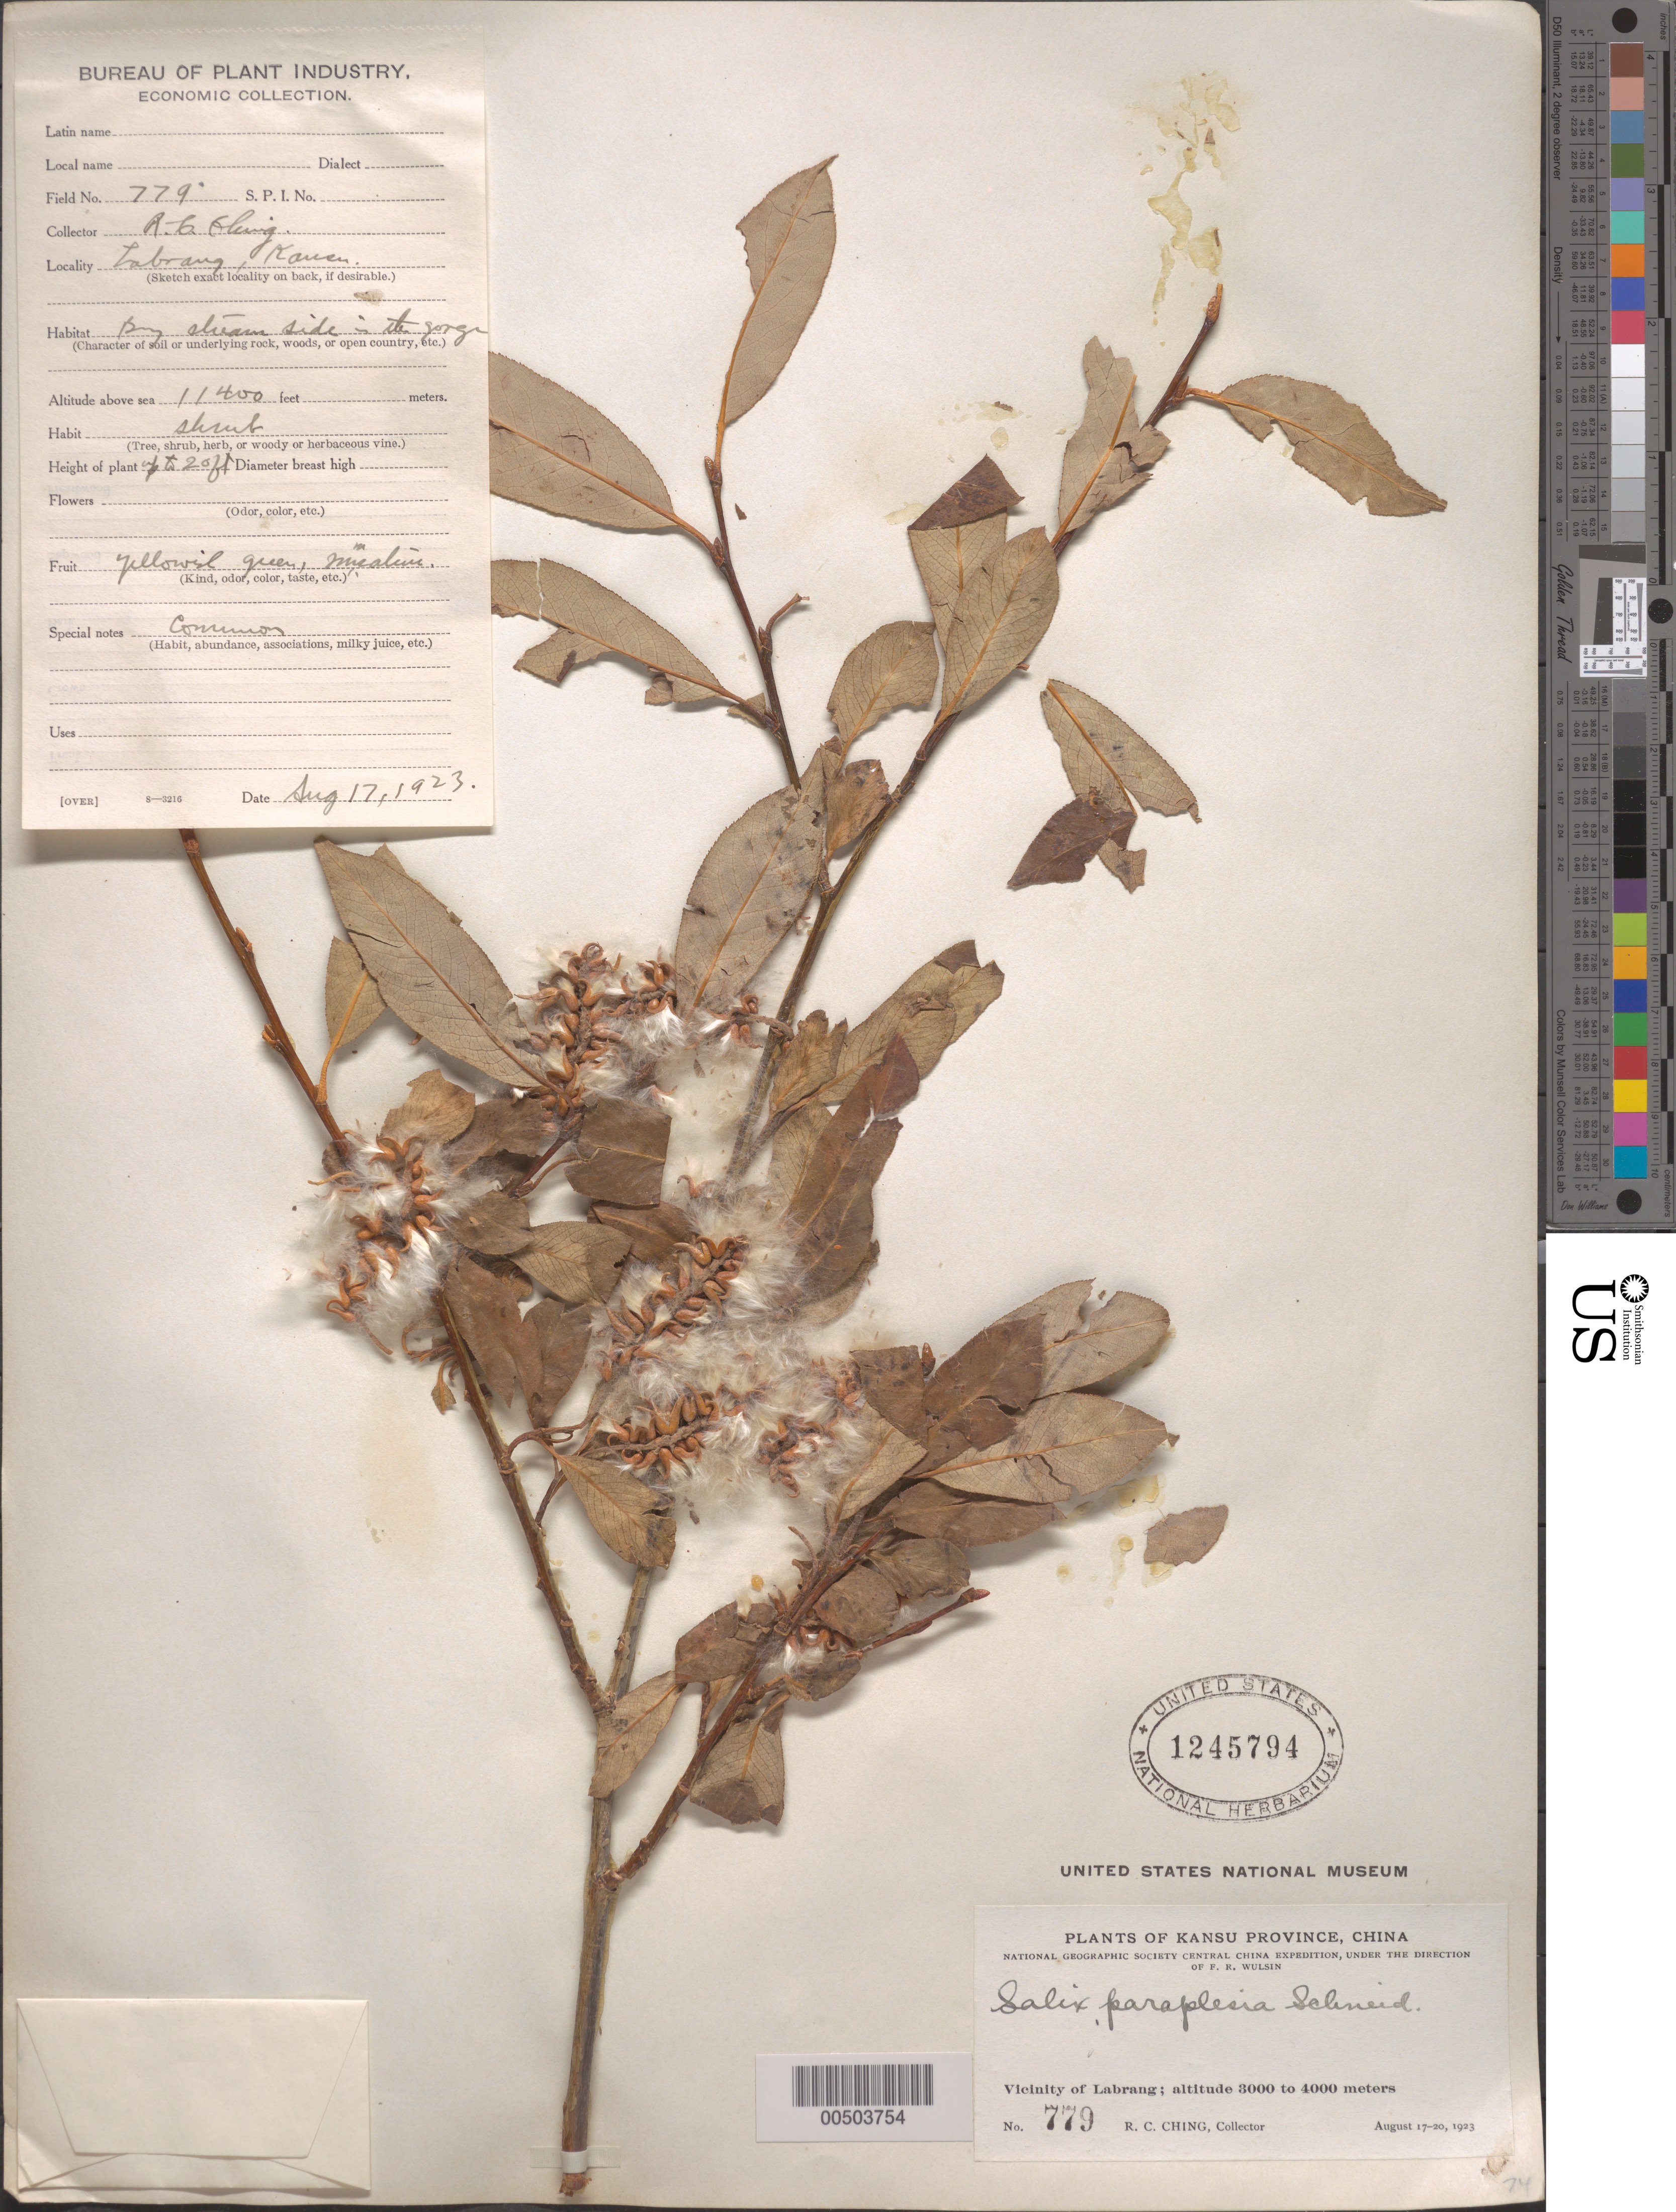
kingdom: Plantae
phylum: Tracheophyta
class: Magnoliopsida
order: Malpighiales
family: Salicaceae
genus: Salix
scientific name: Salix paraplesia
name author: C.K. Schneid.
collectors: R. C. Ching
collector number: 779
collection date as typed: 17 Aug 1923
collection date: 1923-08-17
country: China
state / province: Gansu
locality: Vicinity of Labrang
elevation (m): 3000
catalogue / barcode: US 1245794